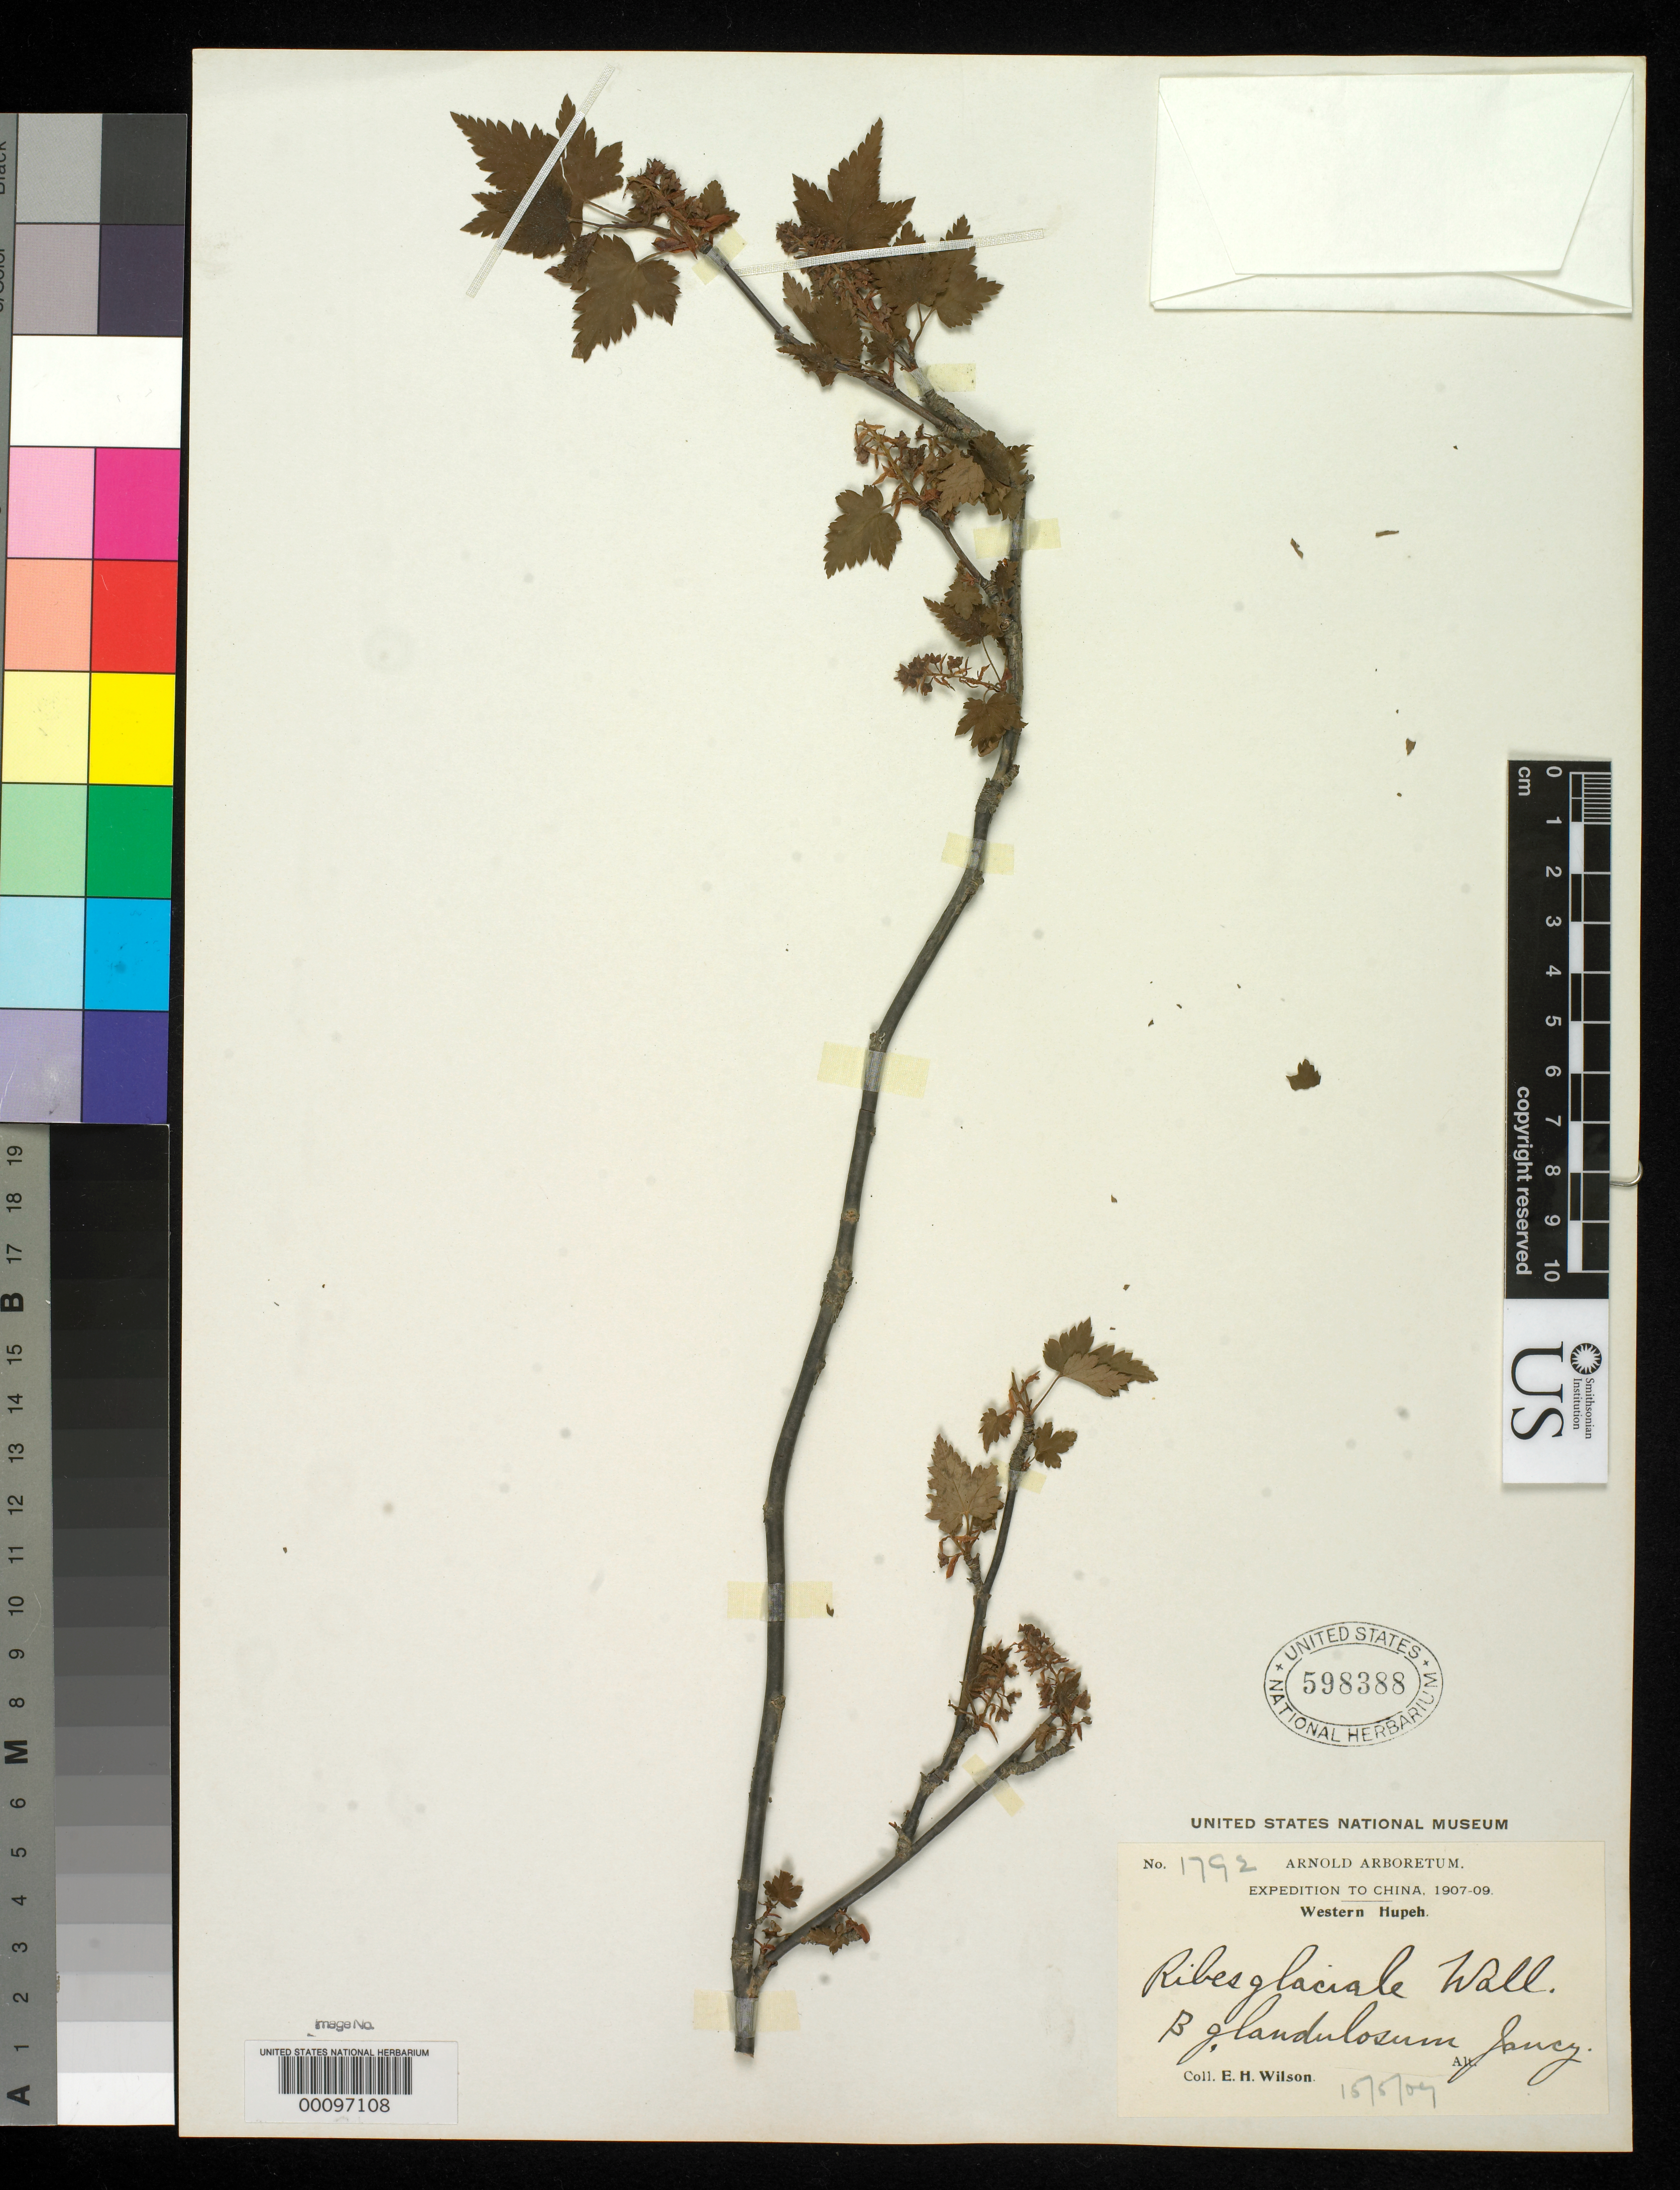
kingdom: Plantae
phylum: Tracheophyta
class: Magnoliopsida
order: Saxifragales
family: Grossulariaceae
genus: Ribes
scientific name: Ribes glaciale var. glandulosum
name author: Janczewski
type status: Syntype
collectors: E. H. Wilson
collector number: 1792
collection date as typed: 15 May 1908 or 15 Jun 1908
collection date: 1908-05-15 or 1908-06-15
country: China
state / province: Hubei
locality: Near Fang-hsien.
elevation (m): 2000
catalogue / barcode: US 598388